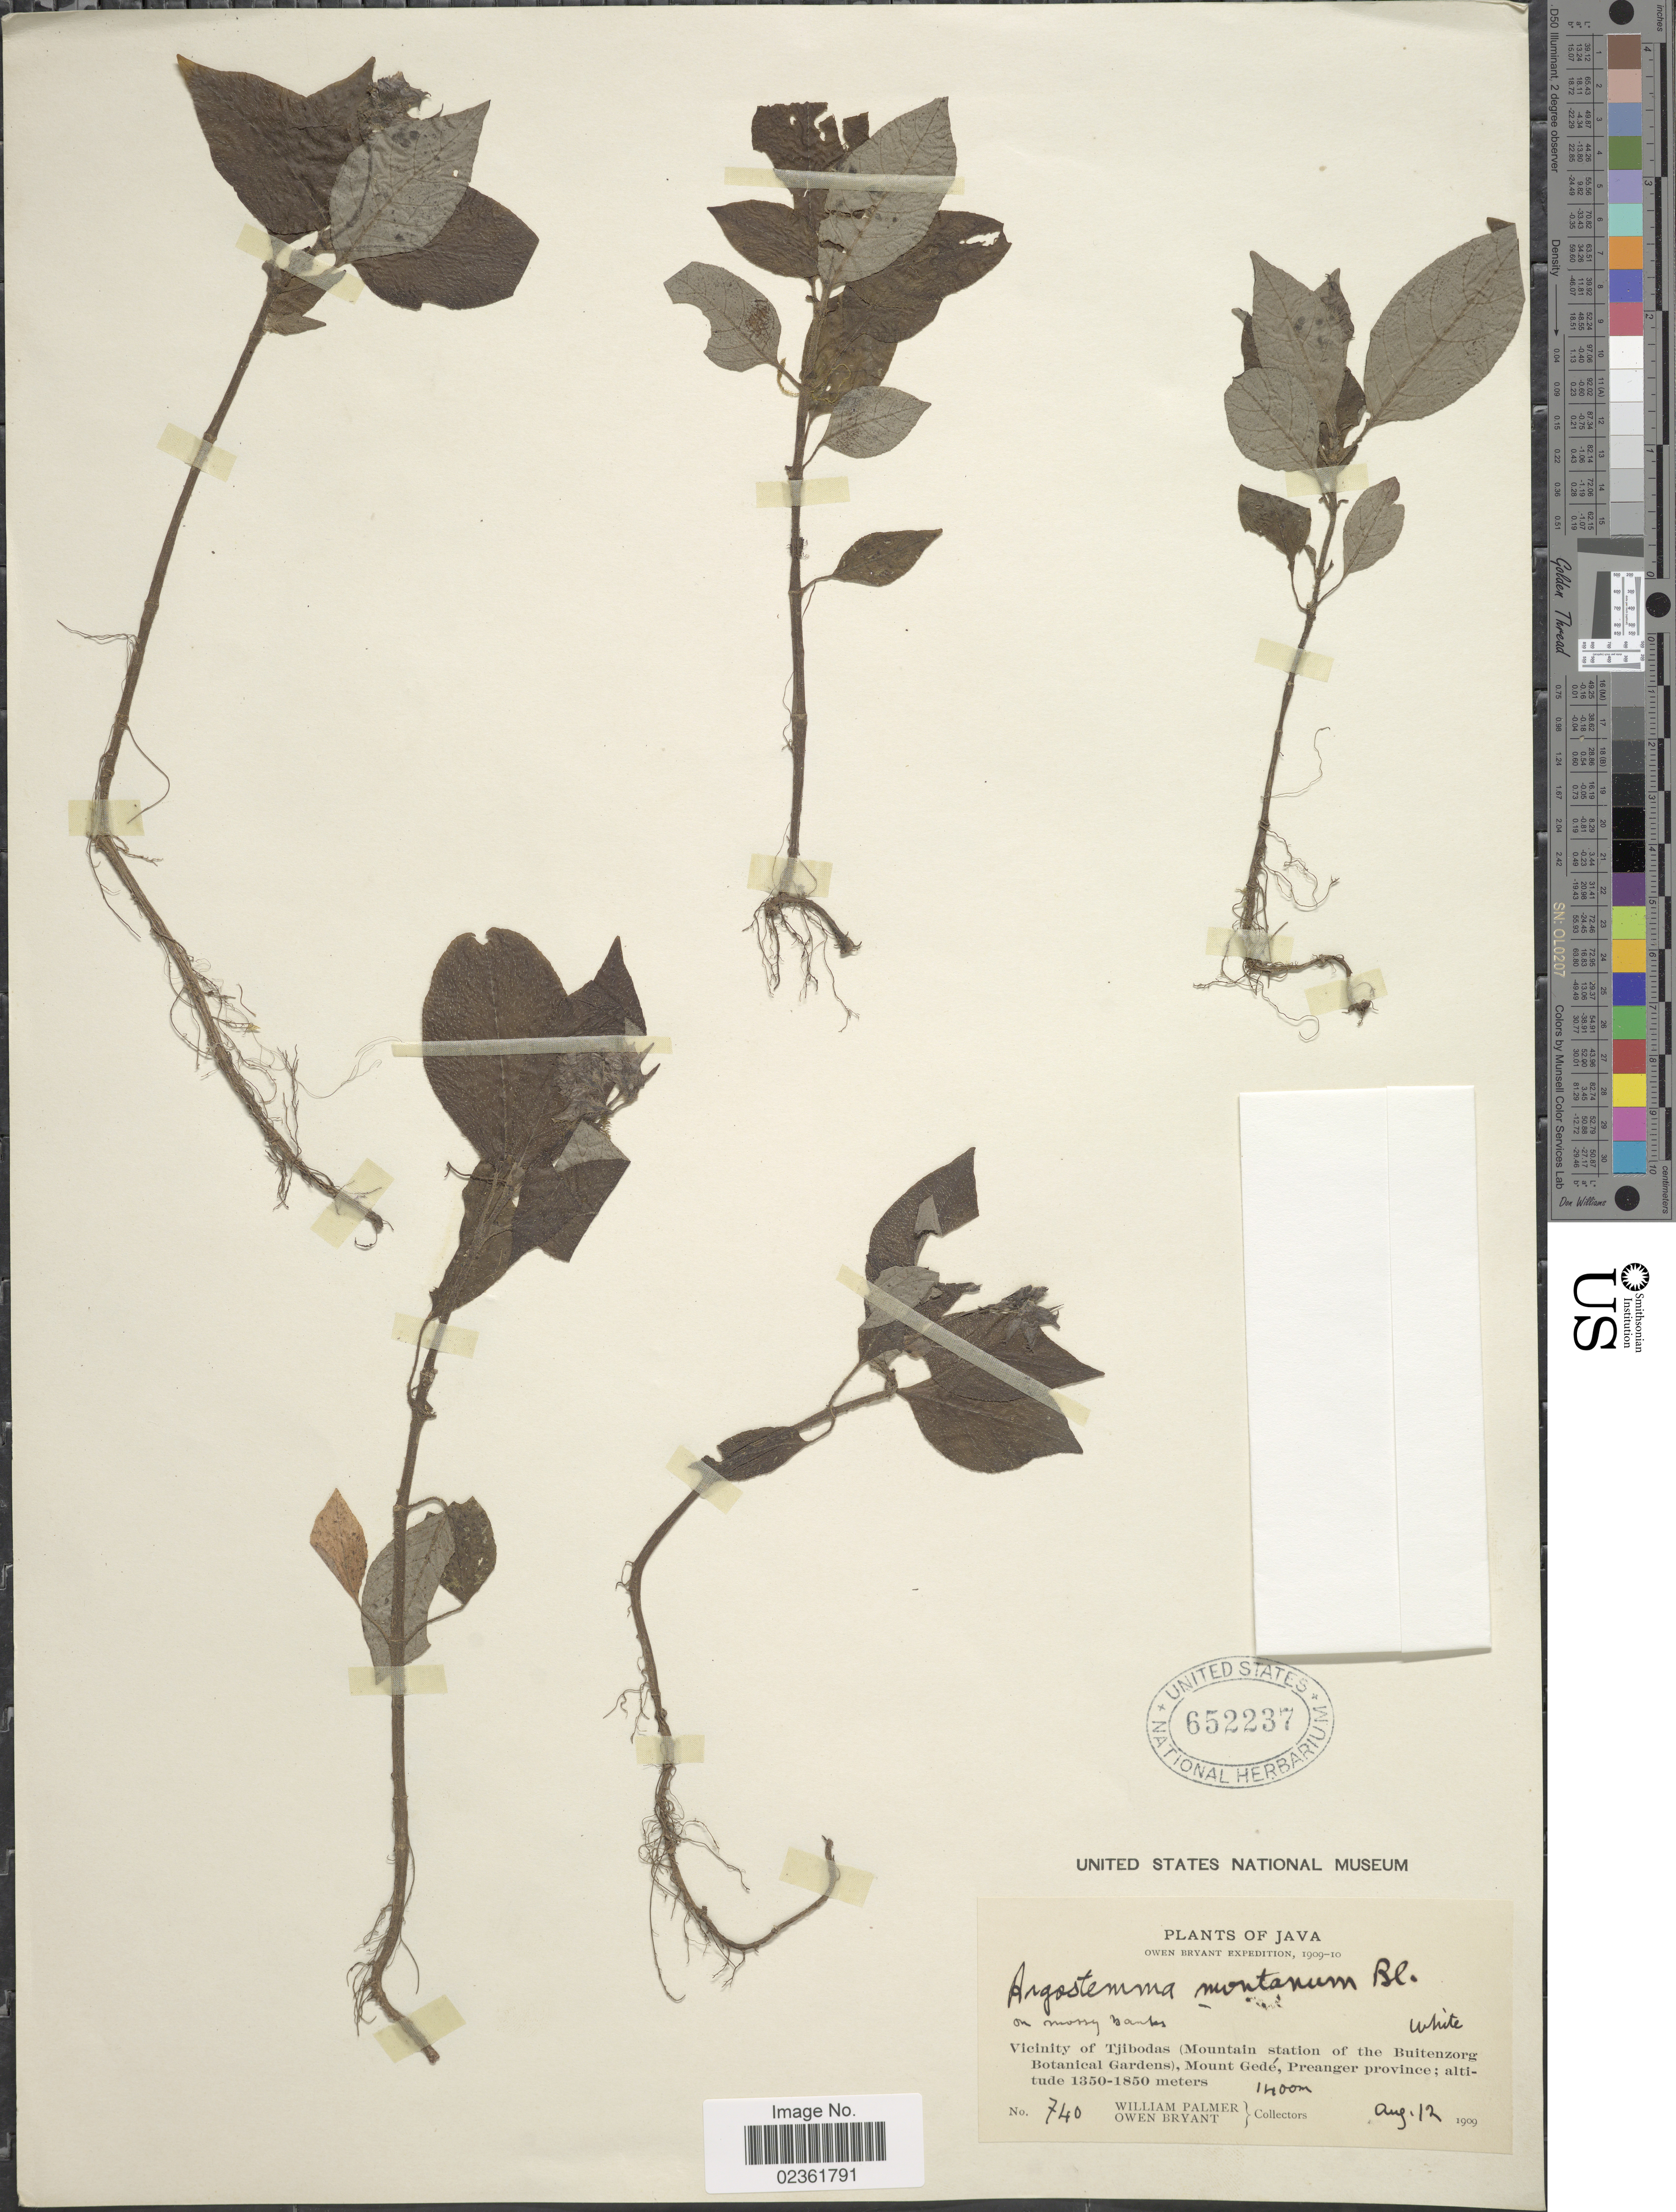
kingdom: Plantae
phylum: Tracheophyta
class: Magnoliopsida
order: Gentianales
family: Rubiaceae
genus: Argostemma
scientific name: Argostemma montanum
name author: Blume ex DC.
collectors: W. Palmer & O. Bryant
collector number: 740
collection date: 1909-08-12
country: Indonesia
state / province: Java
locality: On mossy banks, Vicinity of Tjibodas (Mountain station of the Buitenzorg Botanical Gardens), Mount Gede, Preanger province.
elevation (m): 1400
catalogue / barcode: US 652237